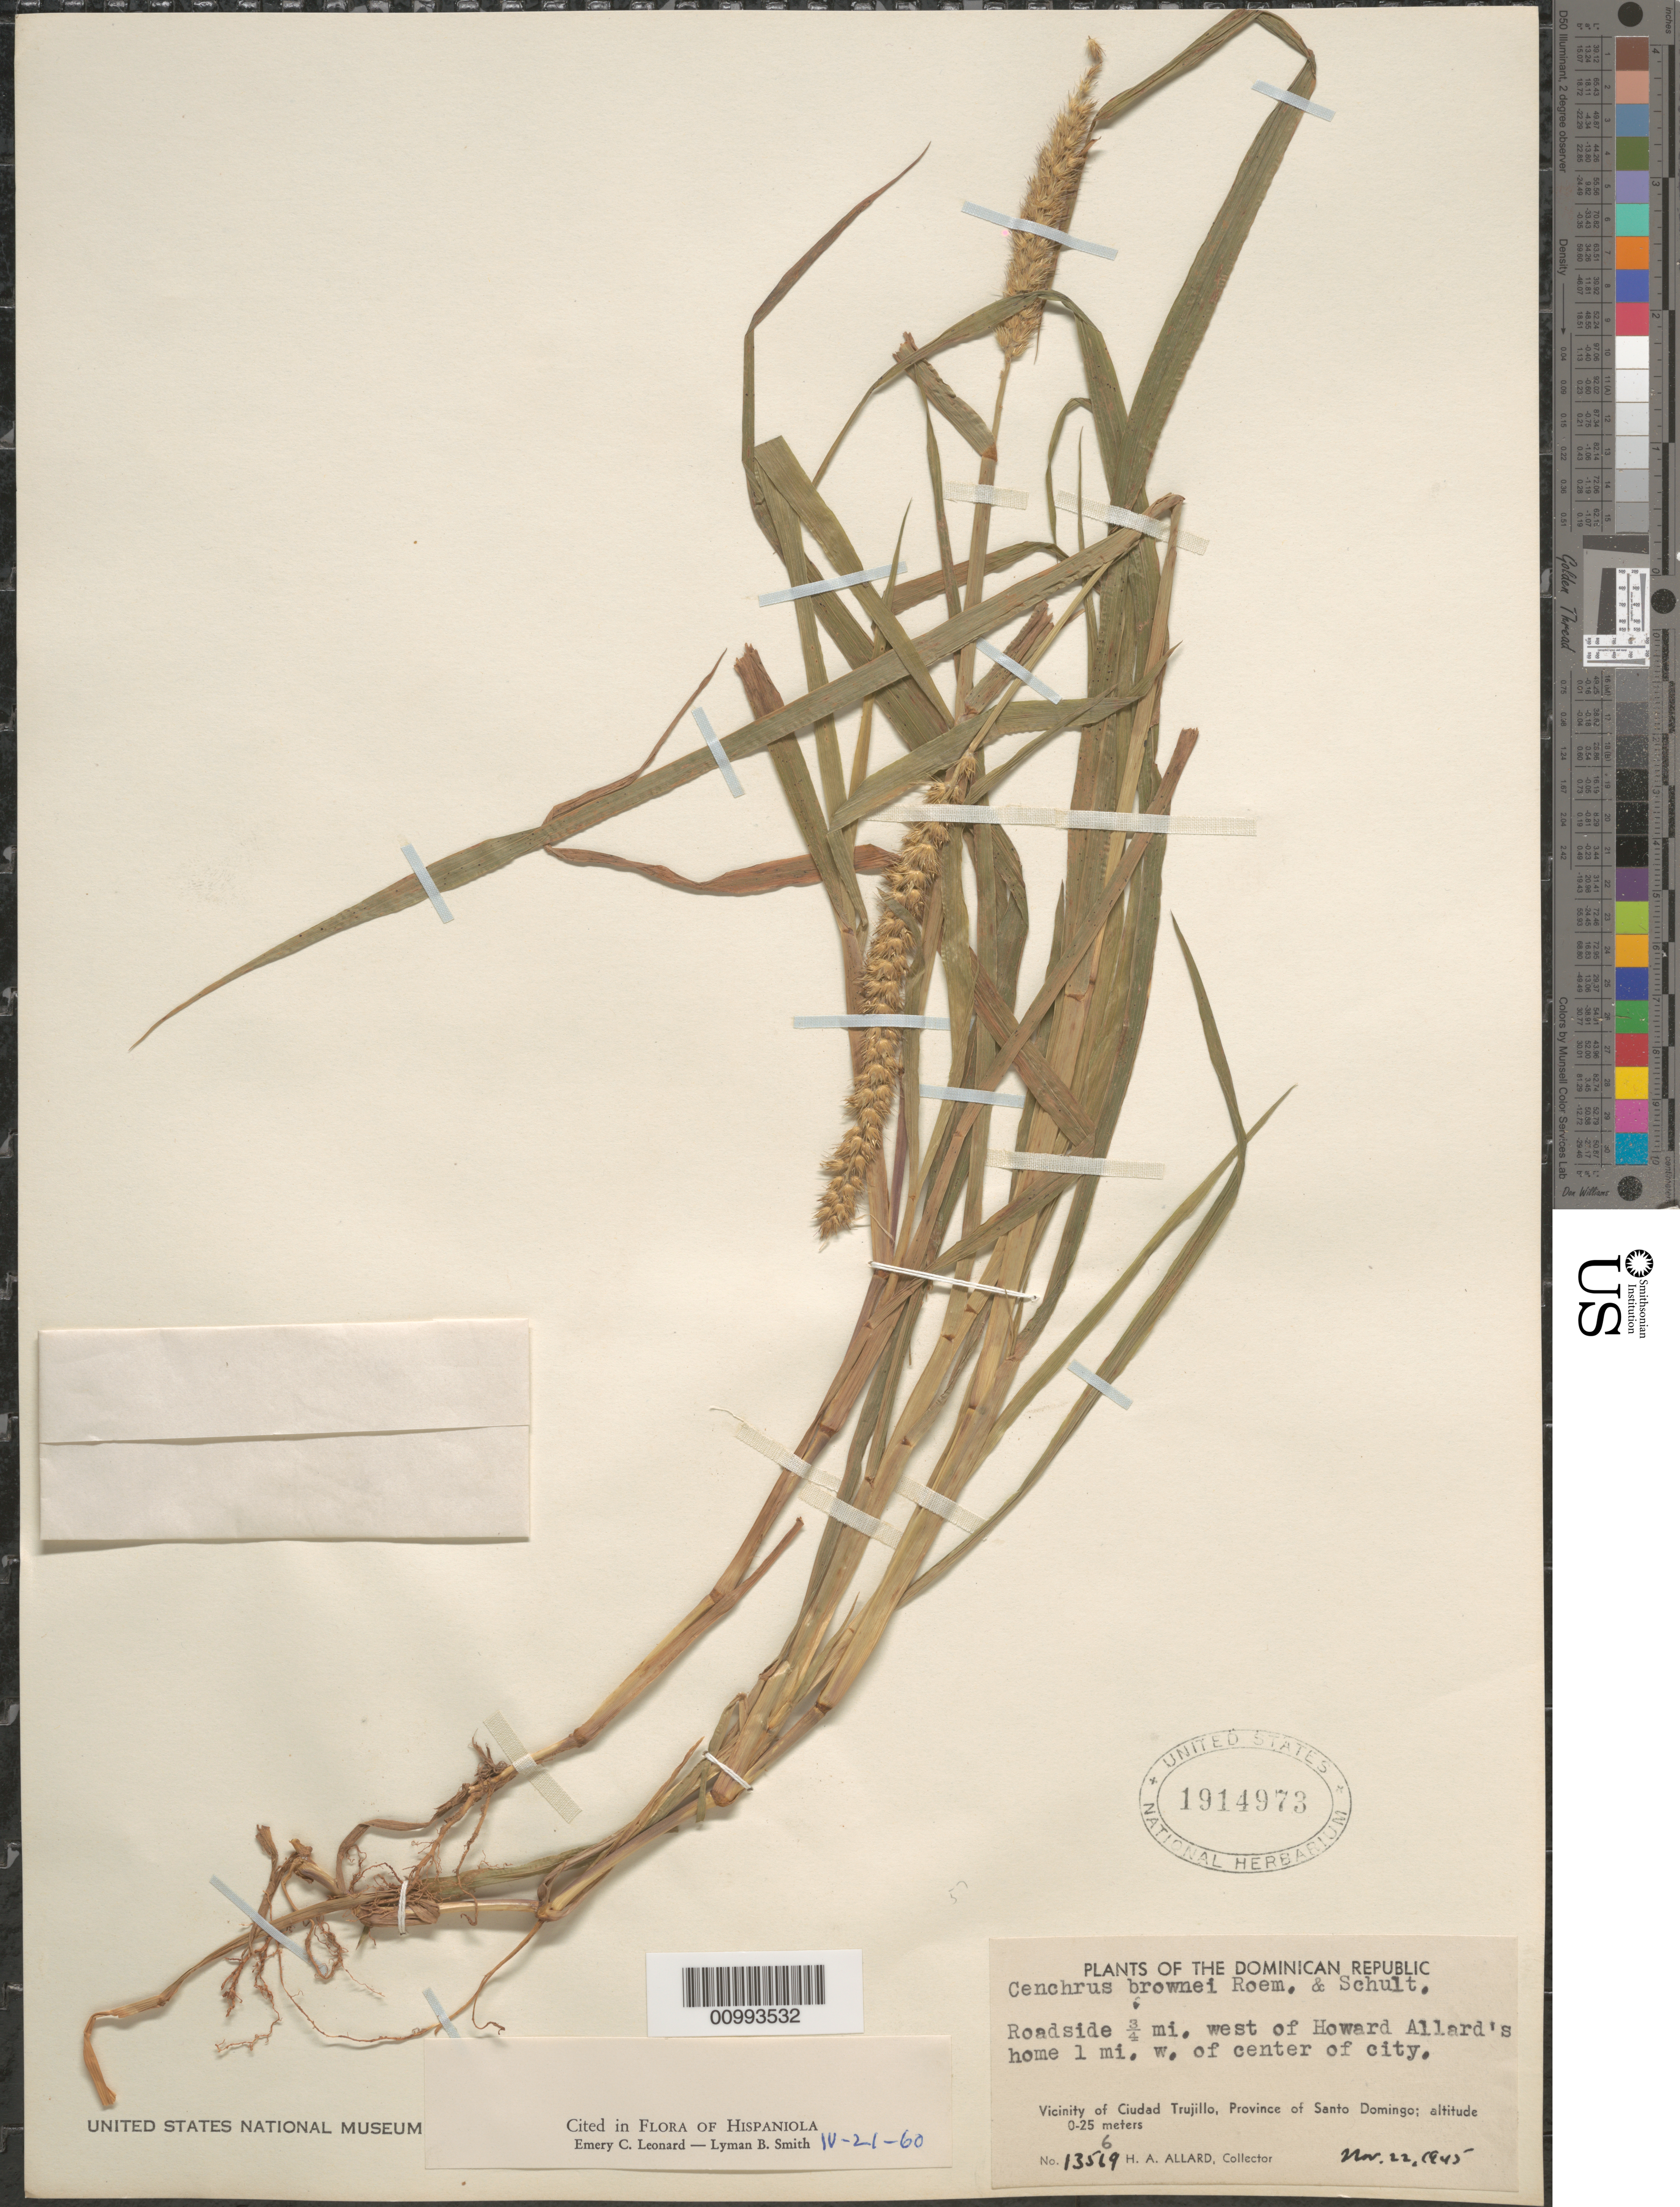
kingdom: Plantae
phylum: Tracheophyta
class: Liliopsida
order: Poales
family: Poaceae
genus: Cenchrus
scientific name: Cenchrus brownii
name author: Roem. & Schult.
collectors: H. A. Allard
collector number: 13569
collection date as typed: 22 Nov 1945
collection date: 1945-11-22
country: Dominican Republic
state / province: Distrito Nacional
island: Hispaniola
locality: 1 mile west of center of Santo Domingo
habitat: on roadside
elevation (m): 0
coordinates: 0 N, 0 E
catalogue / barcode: US 1914973